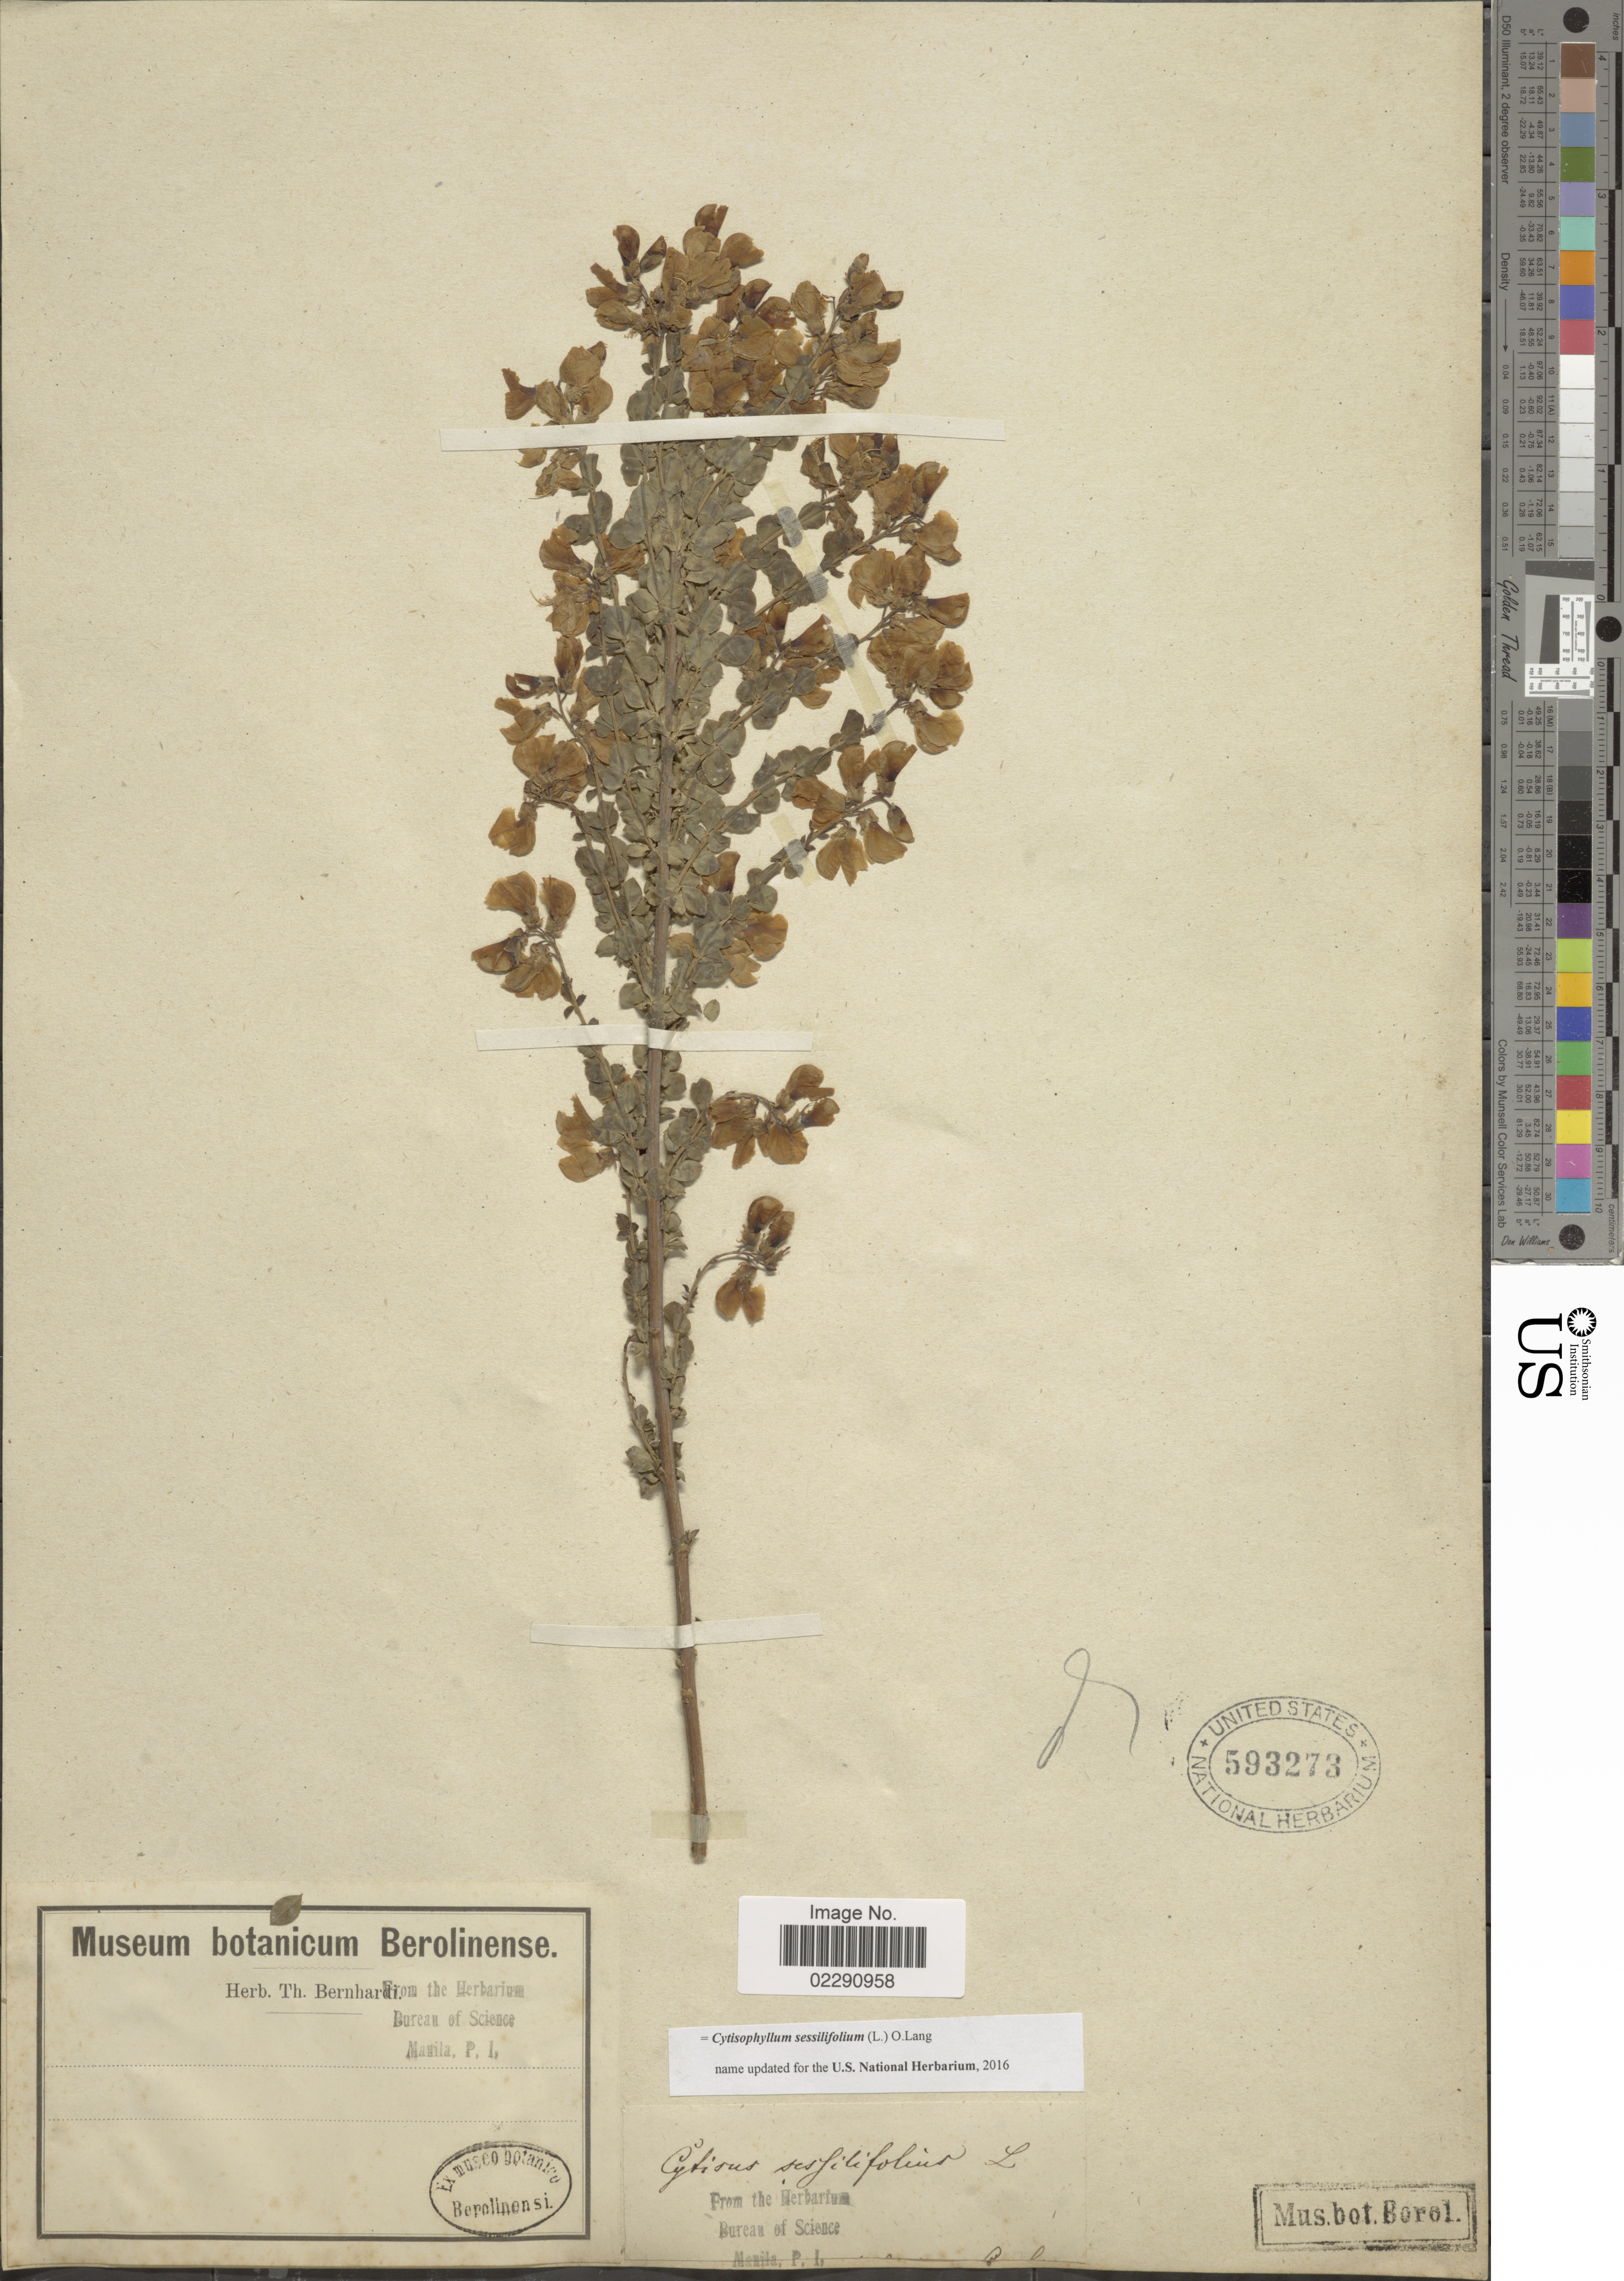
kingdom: Plantae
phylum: Tracheophyta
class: Magnoliopsida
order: Fabales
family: Fabaceae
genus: Cytisophyllum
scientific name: Cytisophyllum sessilifolium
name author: Láng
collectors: ex Mus. Bot. Berolinensi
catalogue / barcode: US 593273